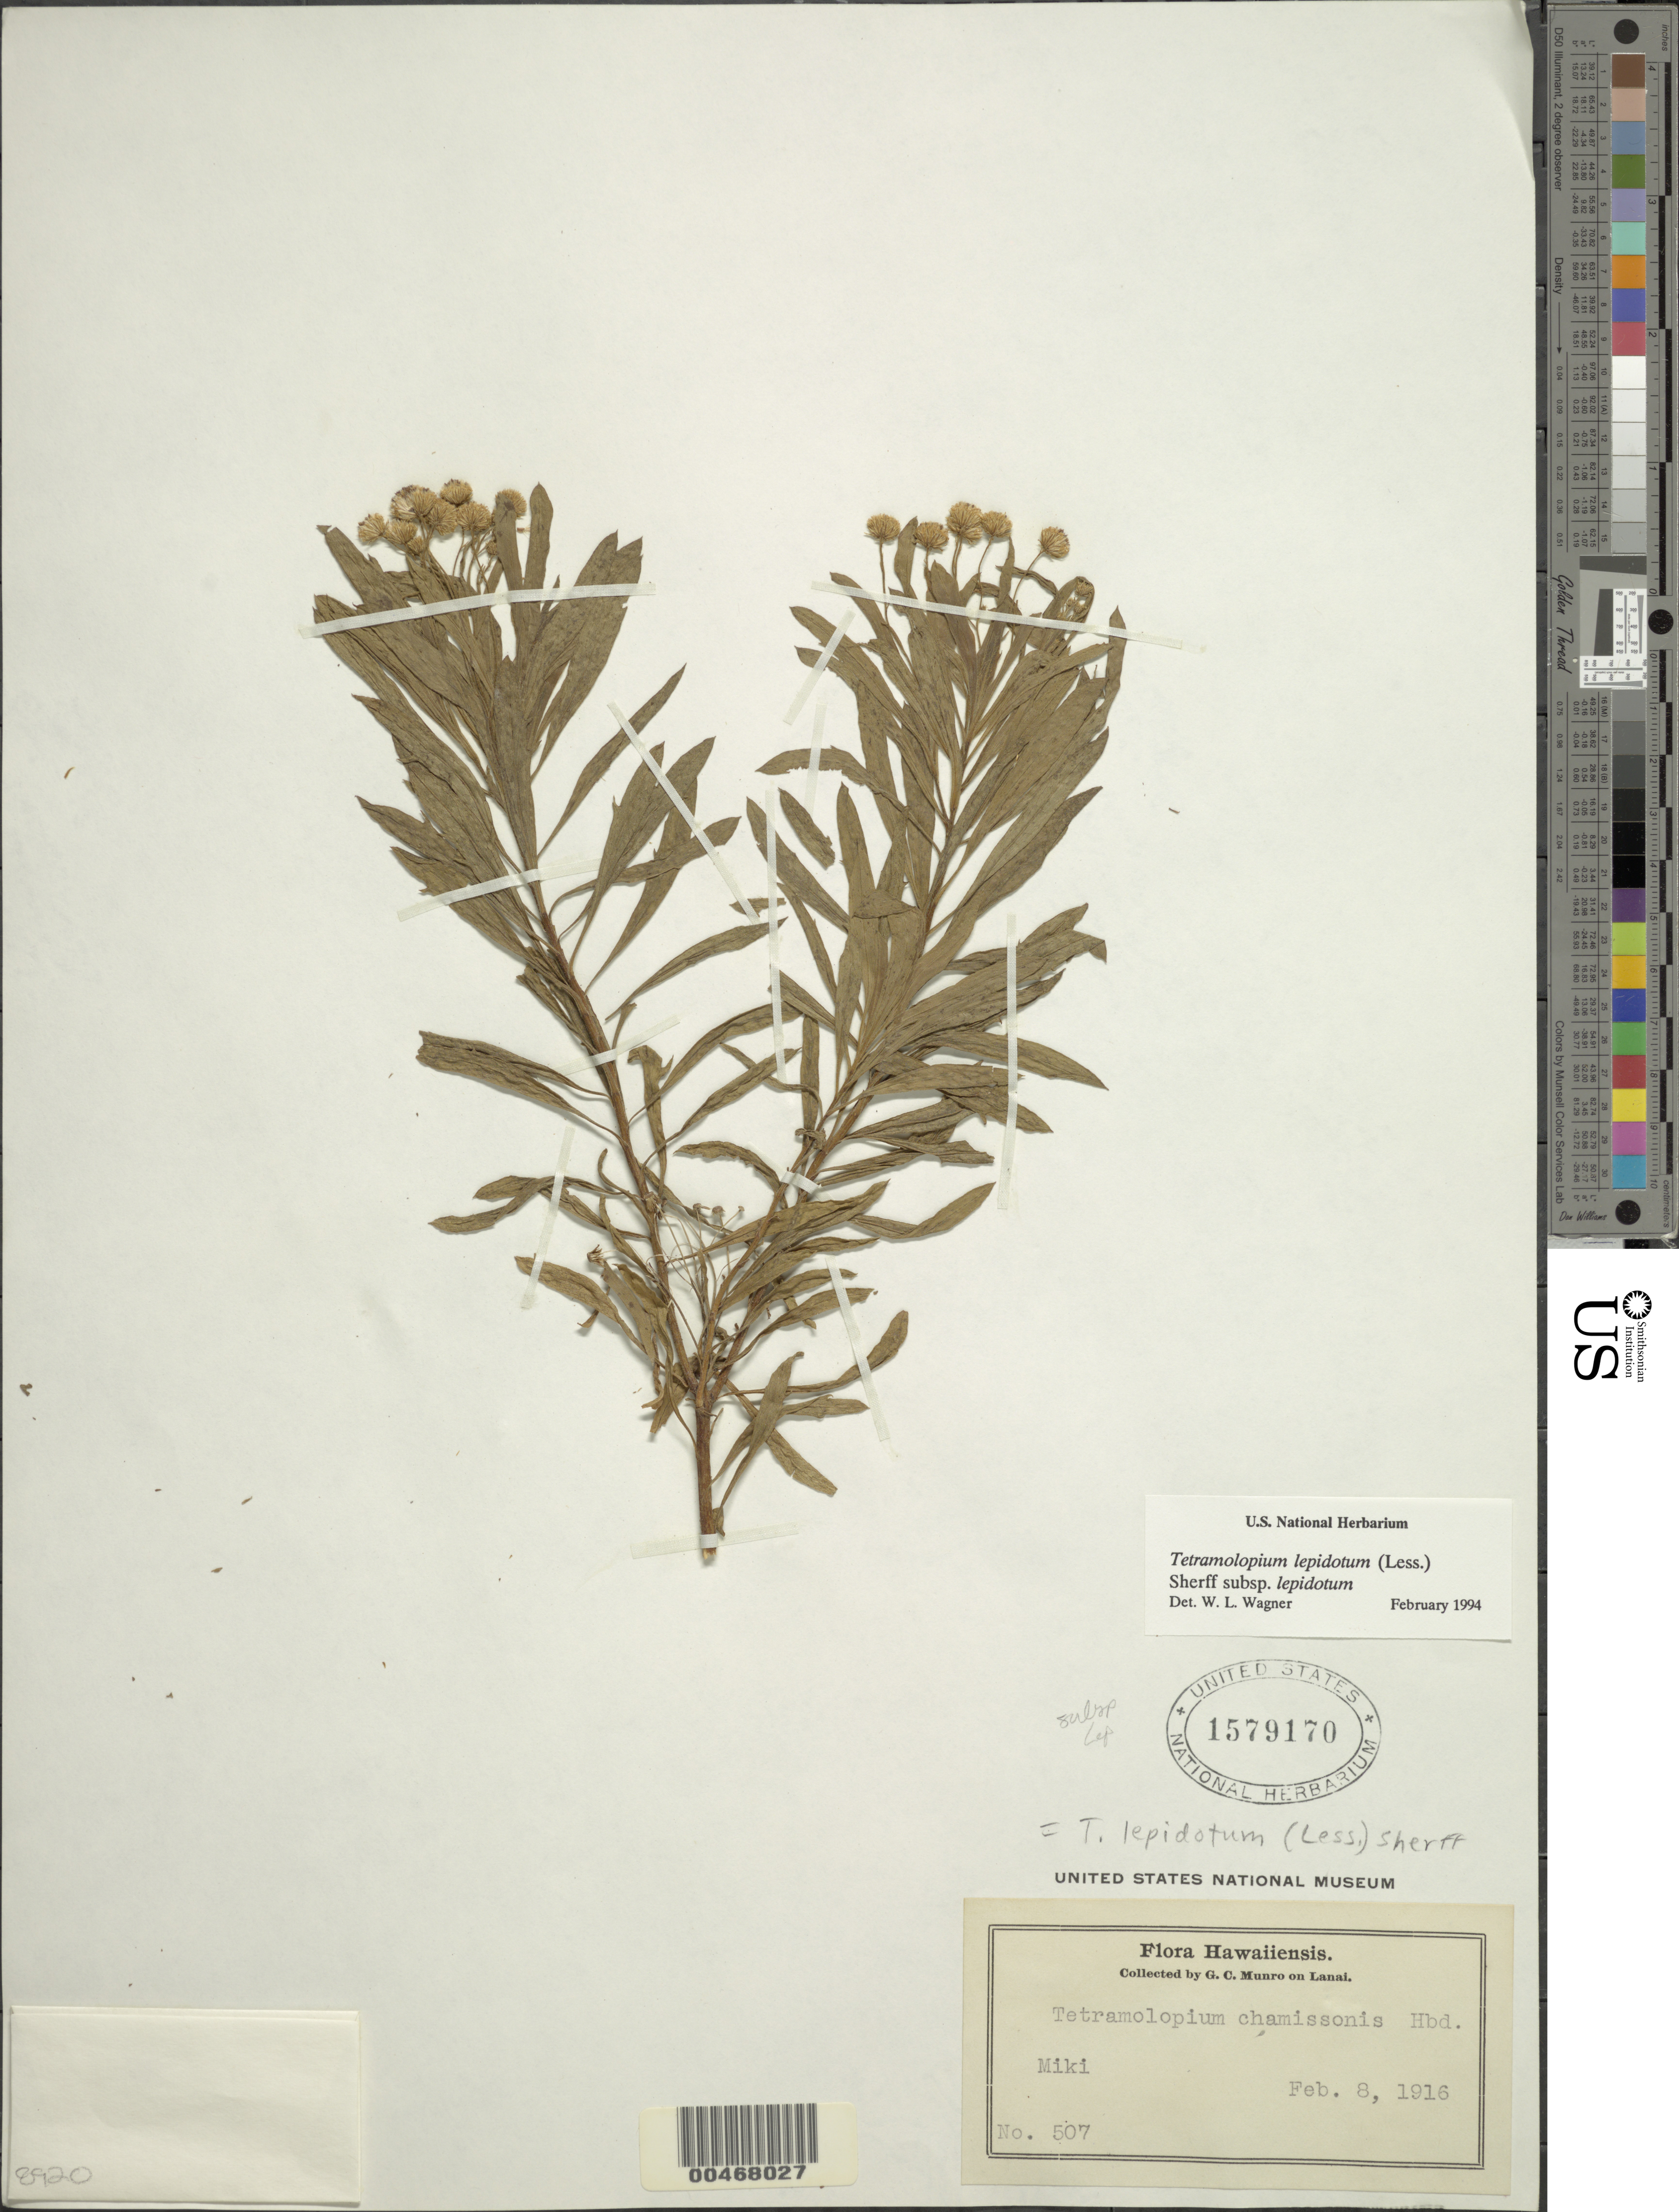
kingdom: Plantae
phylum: Tracheophyta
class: Magnoliopsida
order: Asterales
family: Asteraceae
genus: Tetramolopium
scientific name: Tetramolopium lepidotum subsp. lepidotum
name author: (Less.) Sherff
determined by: Wagner, W. L., (BOT), Smithsonian Institution - National Museum of Natural History (UNITED STATES)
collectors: G. C. Munro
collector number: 507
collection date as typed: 8 Feb 1916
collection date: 1916-02-08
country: United States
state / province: Hawaii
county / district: Maui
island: Lana'i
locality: Miki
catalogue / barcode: US 1579170